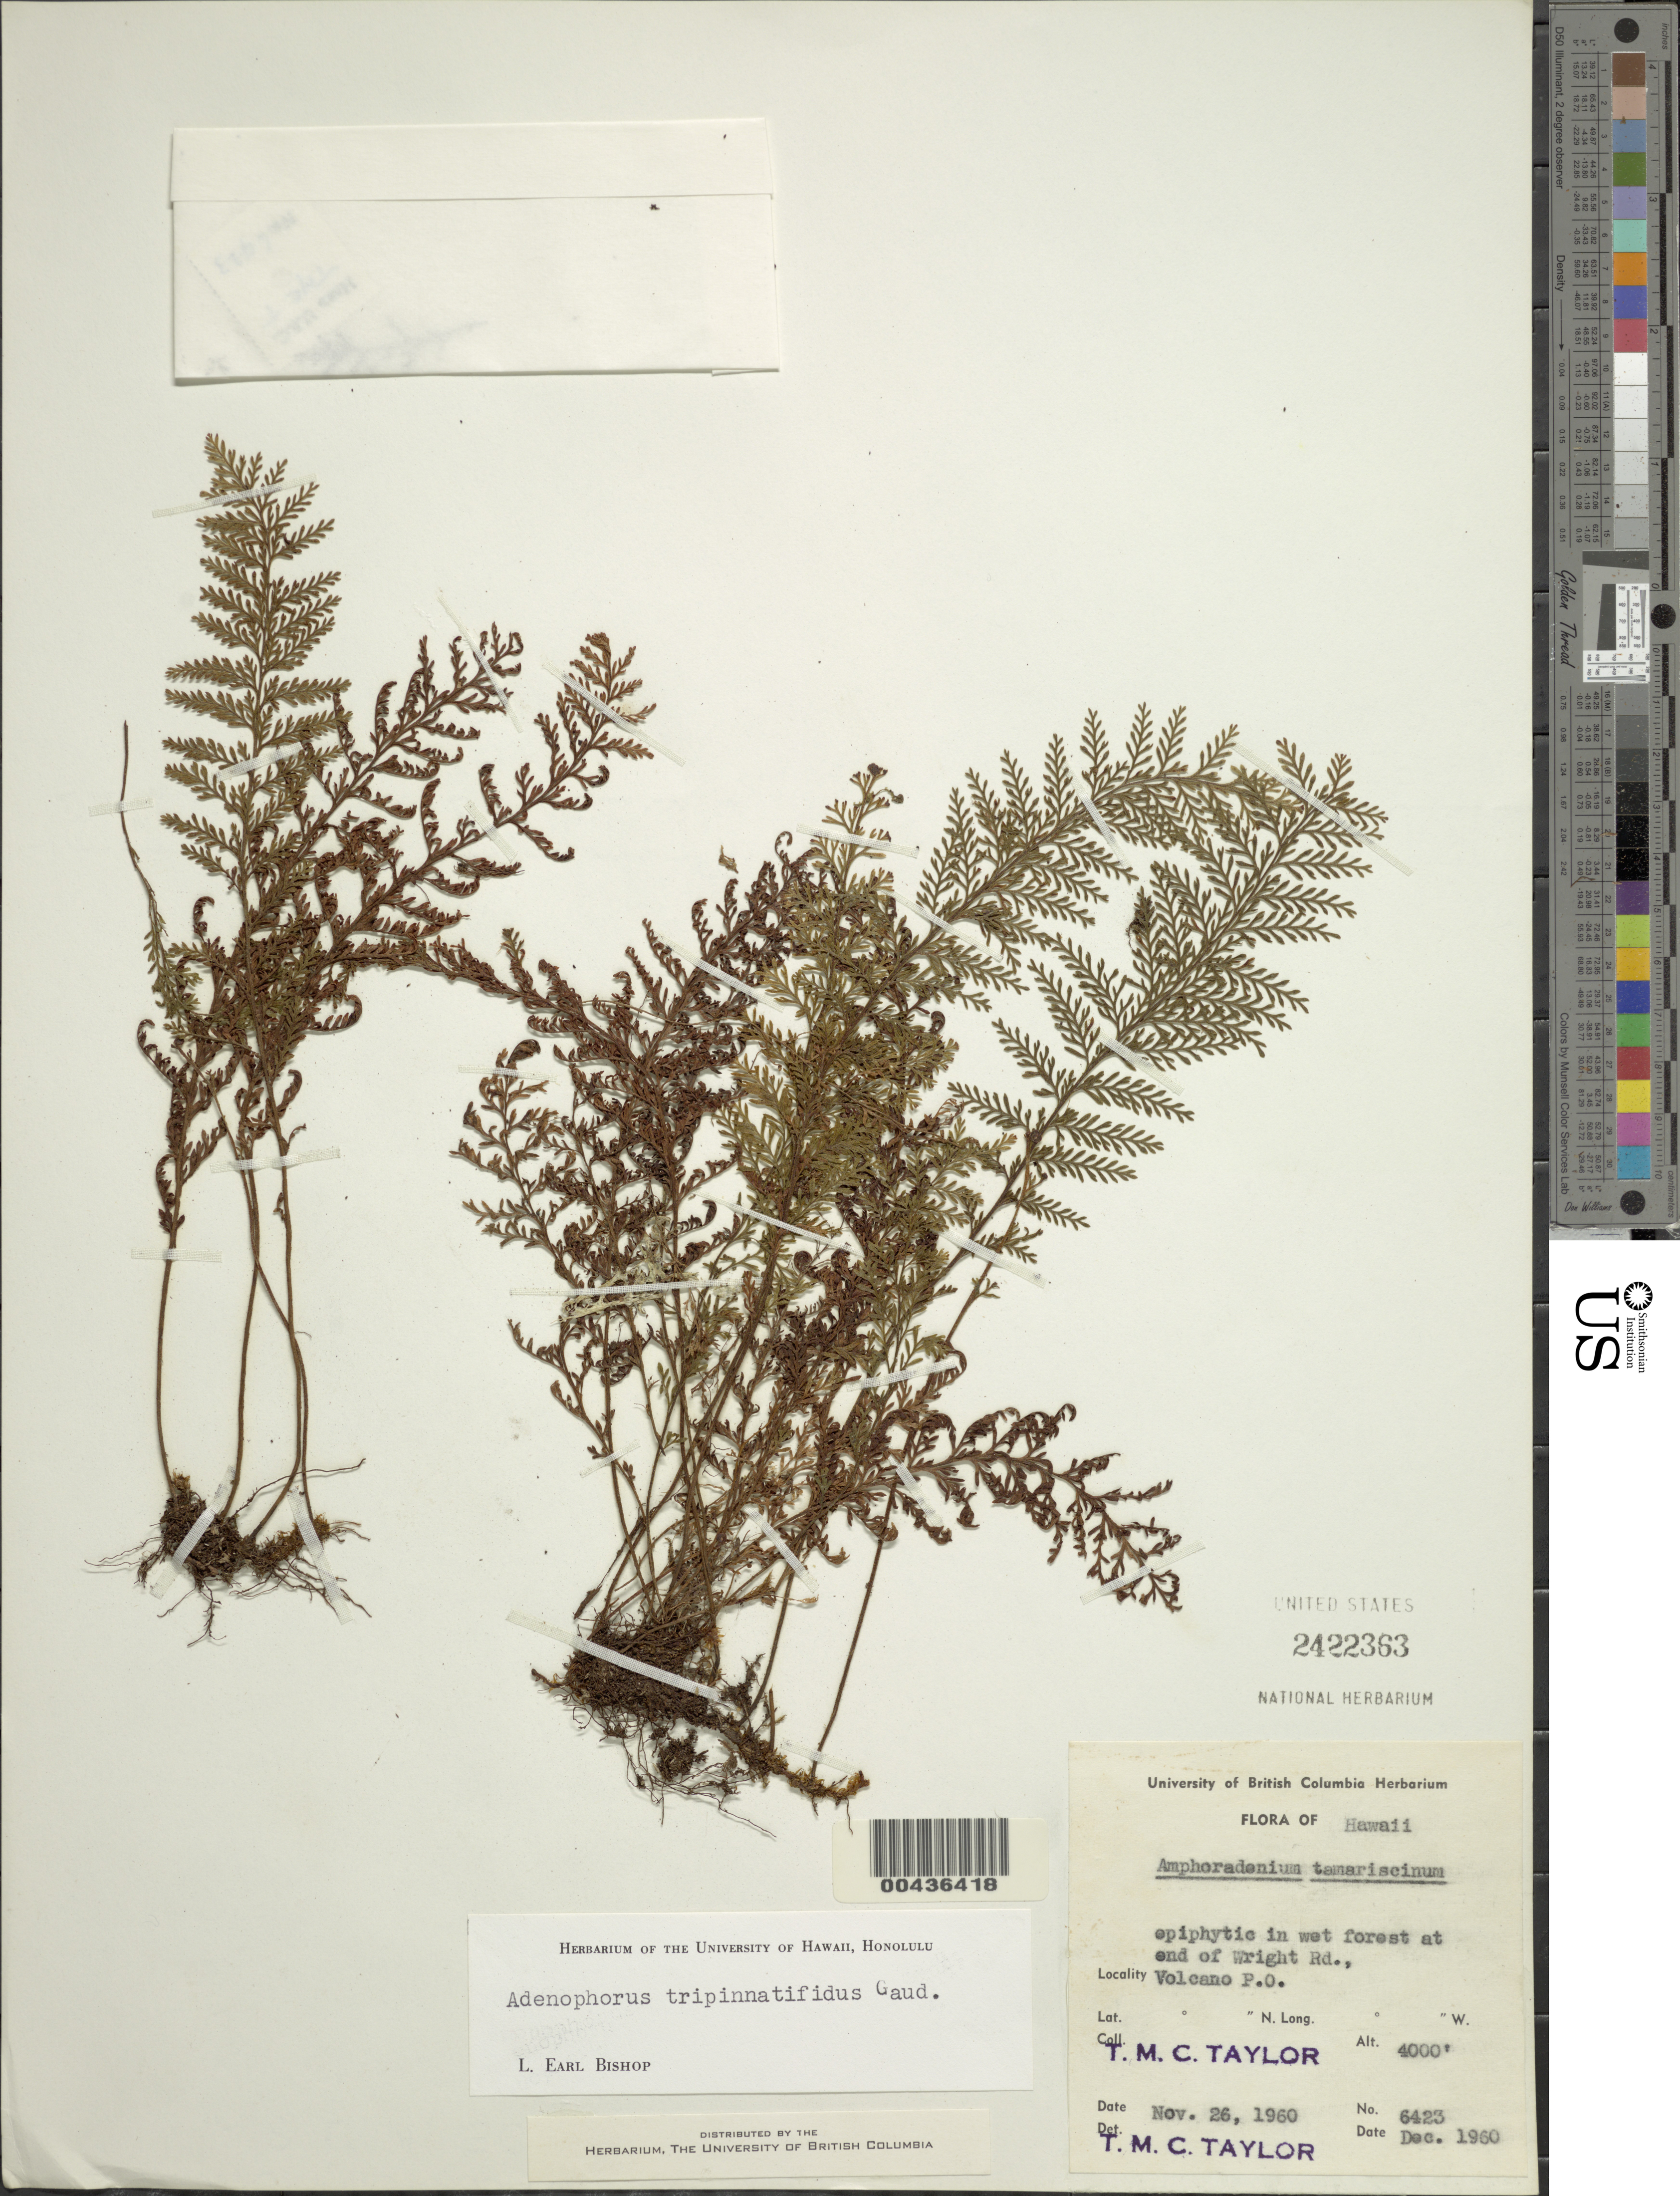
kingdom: Plantae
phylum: Tracheophyta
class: Polypodiopsida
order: Polypodiales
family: Polypodiaceae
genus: Adenophorus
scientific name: Adenophorus tripinnatifidus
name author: Gaudich.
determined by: Bishop, L. E.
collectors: T. M. C. Taylor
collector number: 6423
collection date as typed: Dec 1960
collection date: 1960-12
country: United States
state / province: Hawaii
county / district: Hawaii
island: Hawaii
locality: End of Wright Rd., Volcano P.O.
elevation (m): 1219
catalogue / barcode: US 2422363